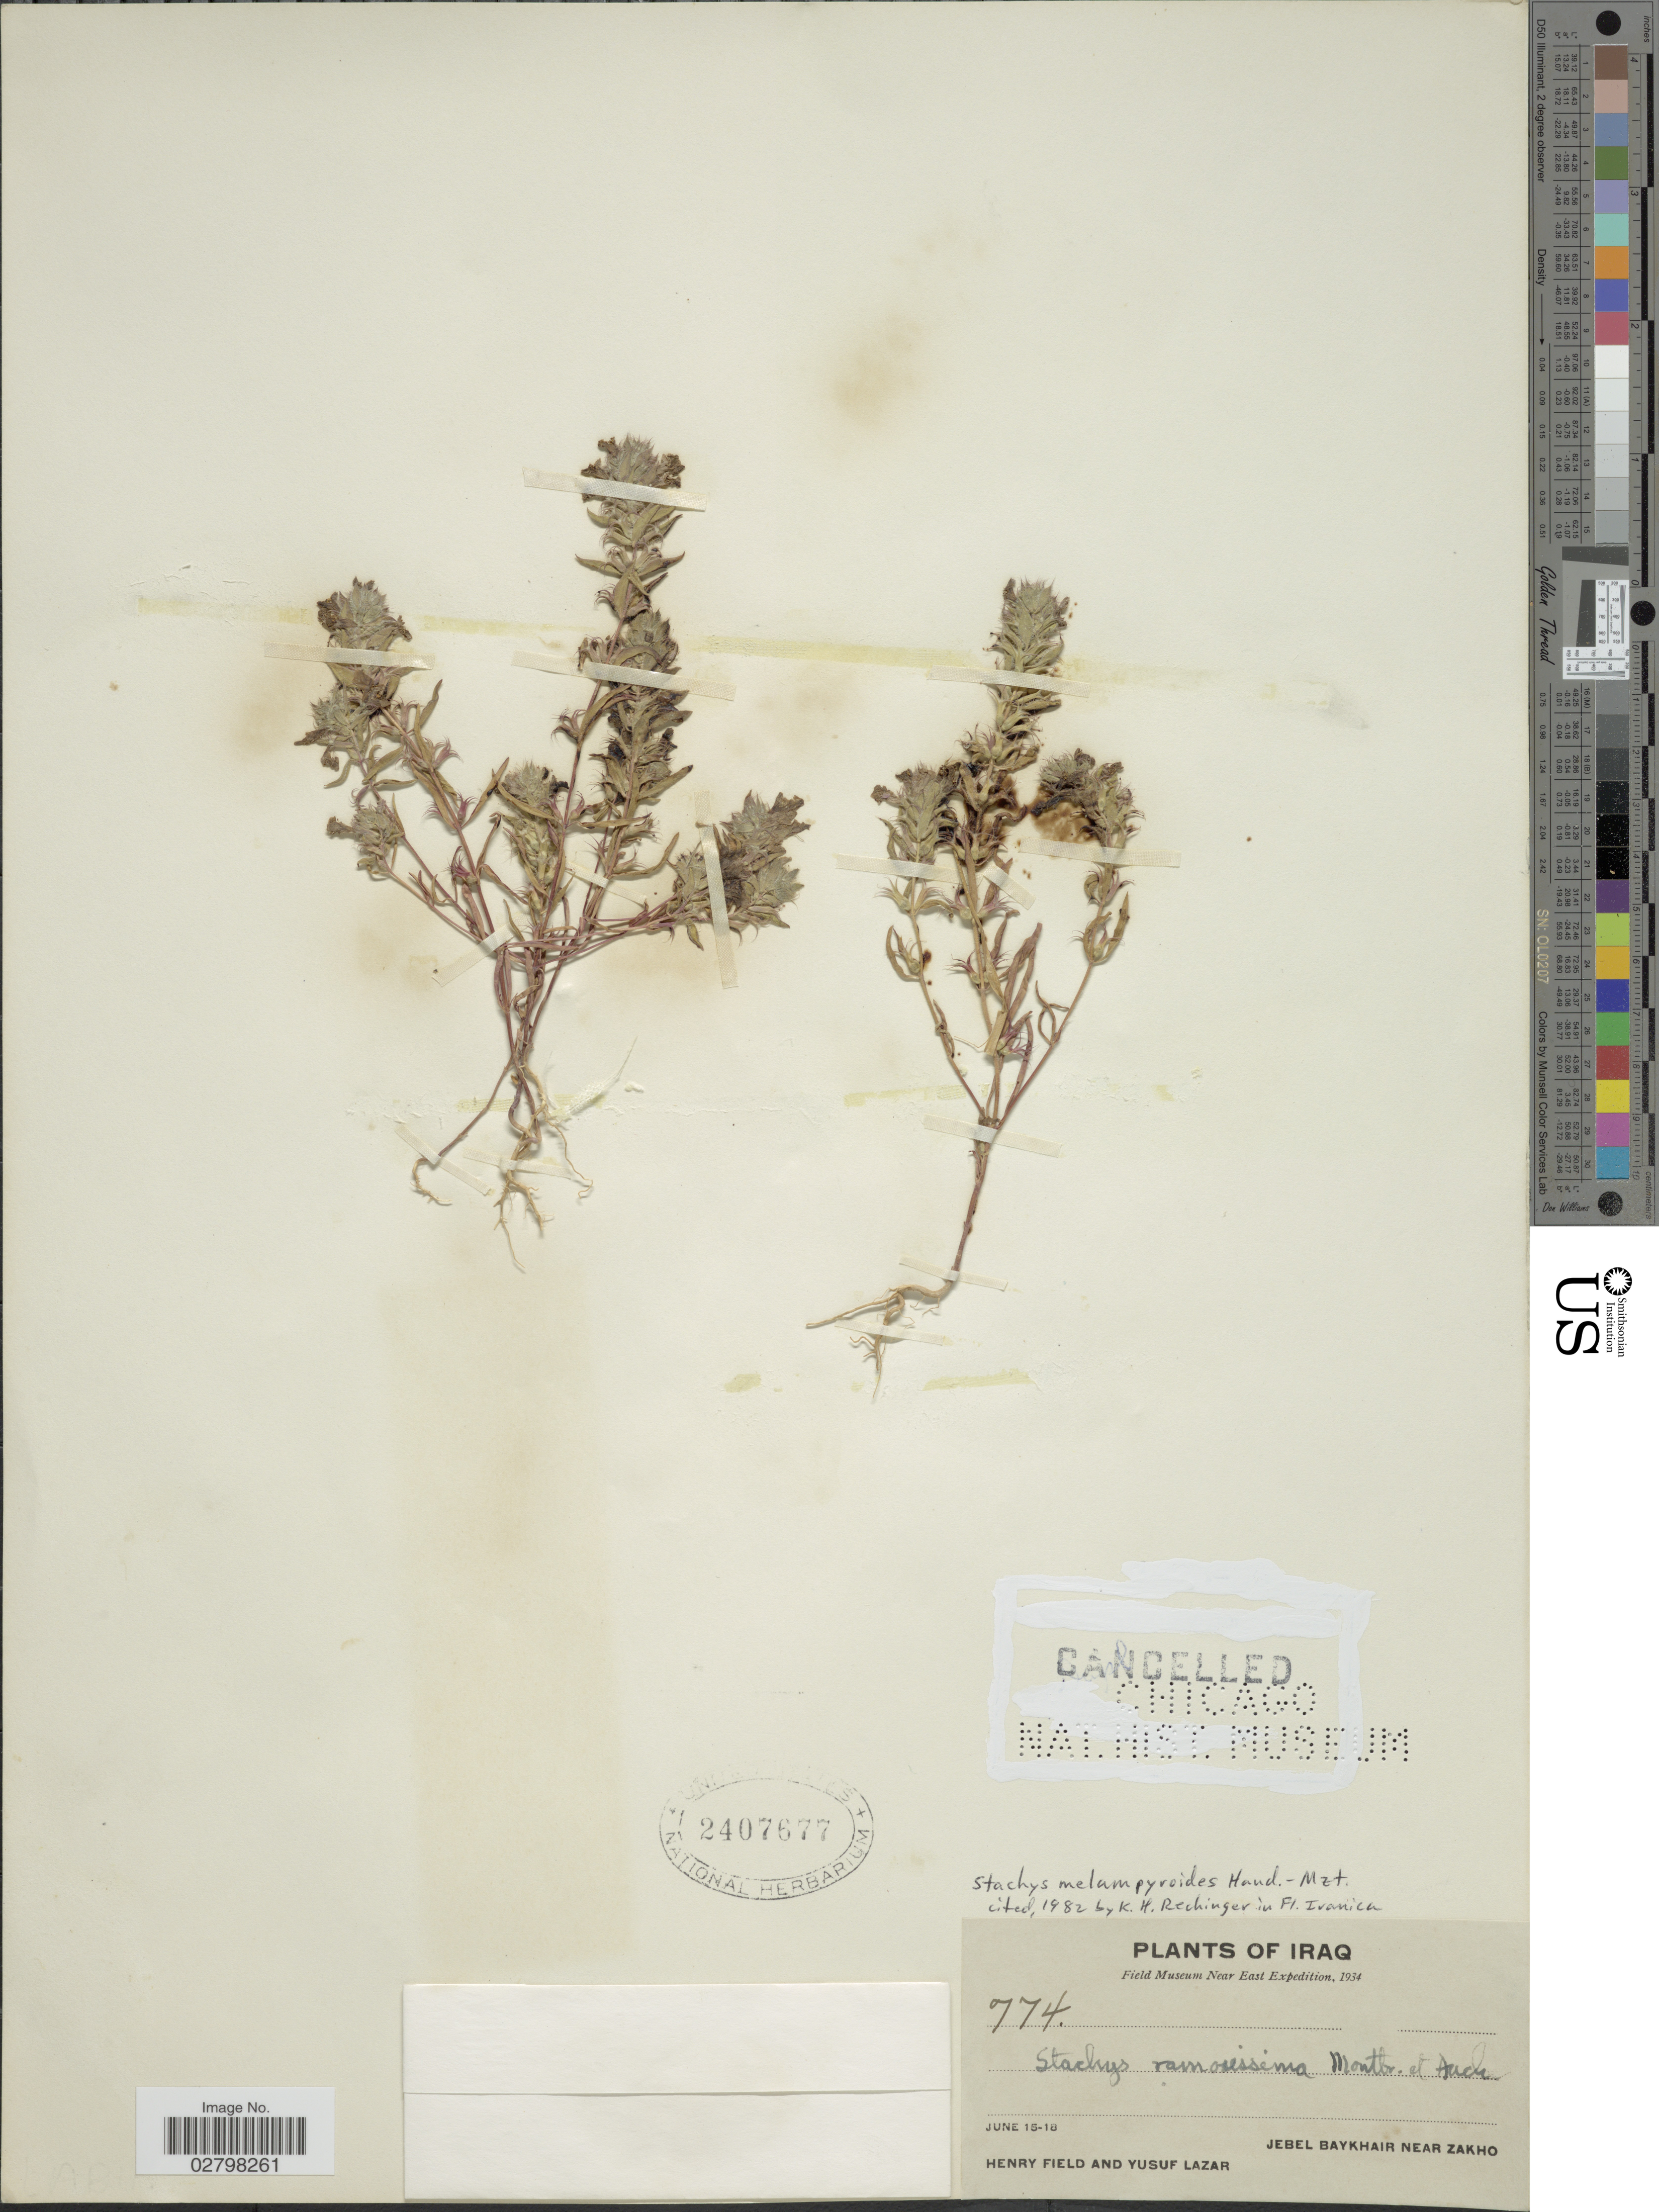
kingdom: Plantae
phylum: Tracheophyta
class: Magnoliopsida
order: Lamiales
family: Lamiaceae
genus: Stachys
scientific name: Stachys melampyroides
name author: Hand.-Mazz.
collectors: H. Field & Y. Lazar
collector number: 774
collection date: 1934-06-15/1934-06-18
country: Iraq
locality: Jebel Baykhair near Zakho.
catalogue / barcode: US 2407677